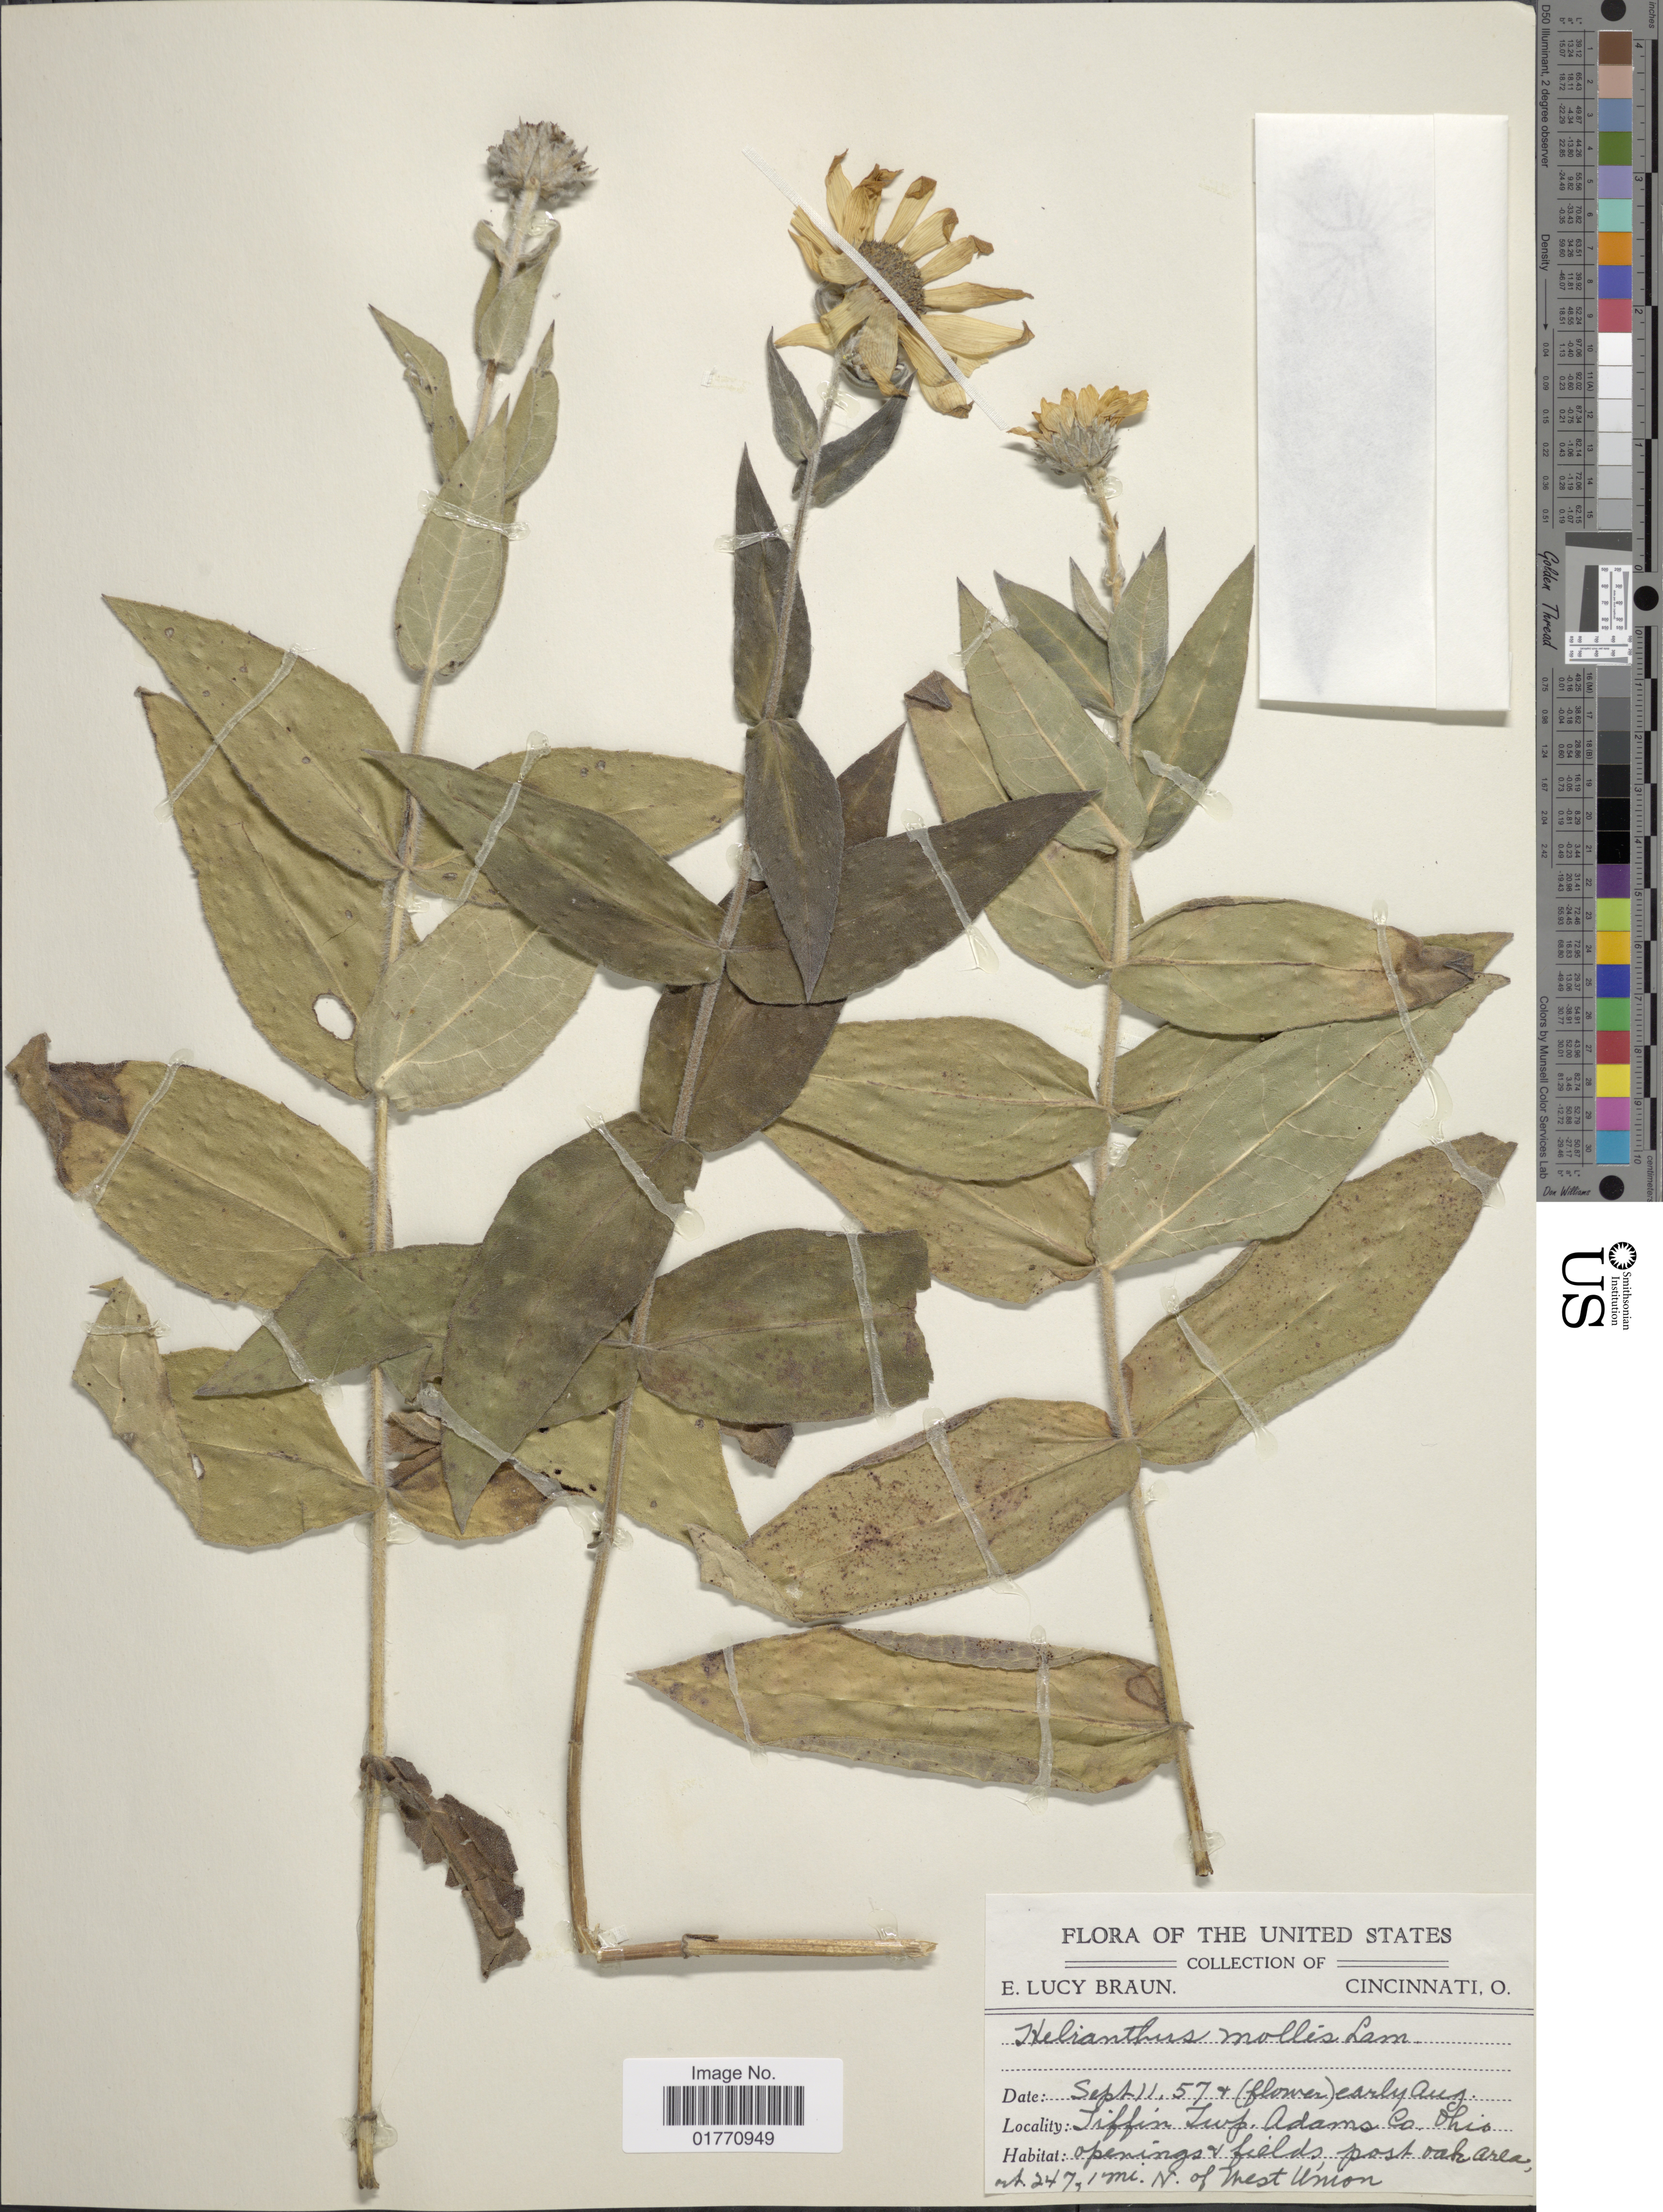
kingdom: Plantae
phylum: Tracheophyta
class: Magnoliopsida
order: Asterales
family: Asteraceae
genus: Helianthus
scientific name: Helianthus mollis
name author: Lam.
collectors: E. L. Braun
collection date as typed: Transcribed d/m/y: 11/9/57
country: United States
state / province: Ohio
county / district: Adams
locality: Triffin Twp., openings of fields, post oak area, Rt. 247, 1 mi. N. of West Union.